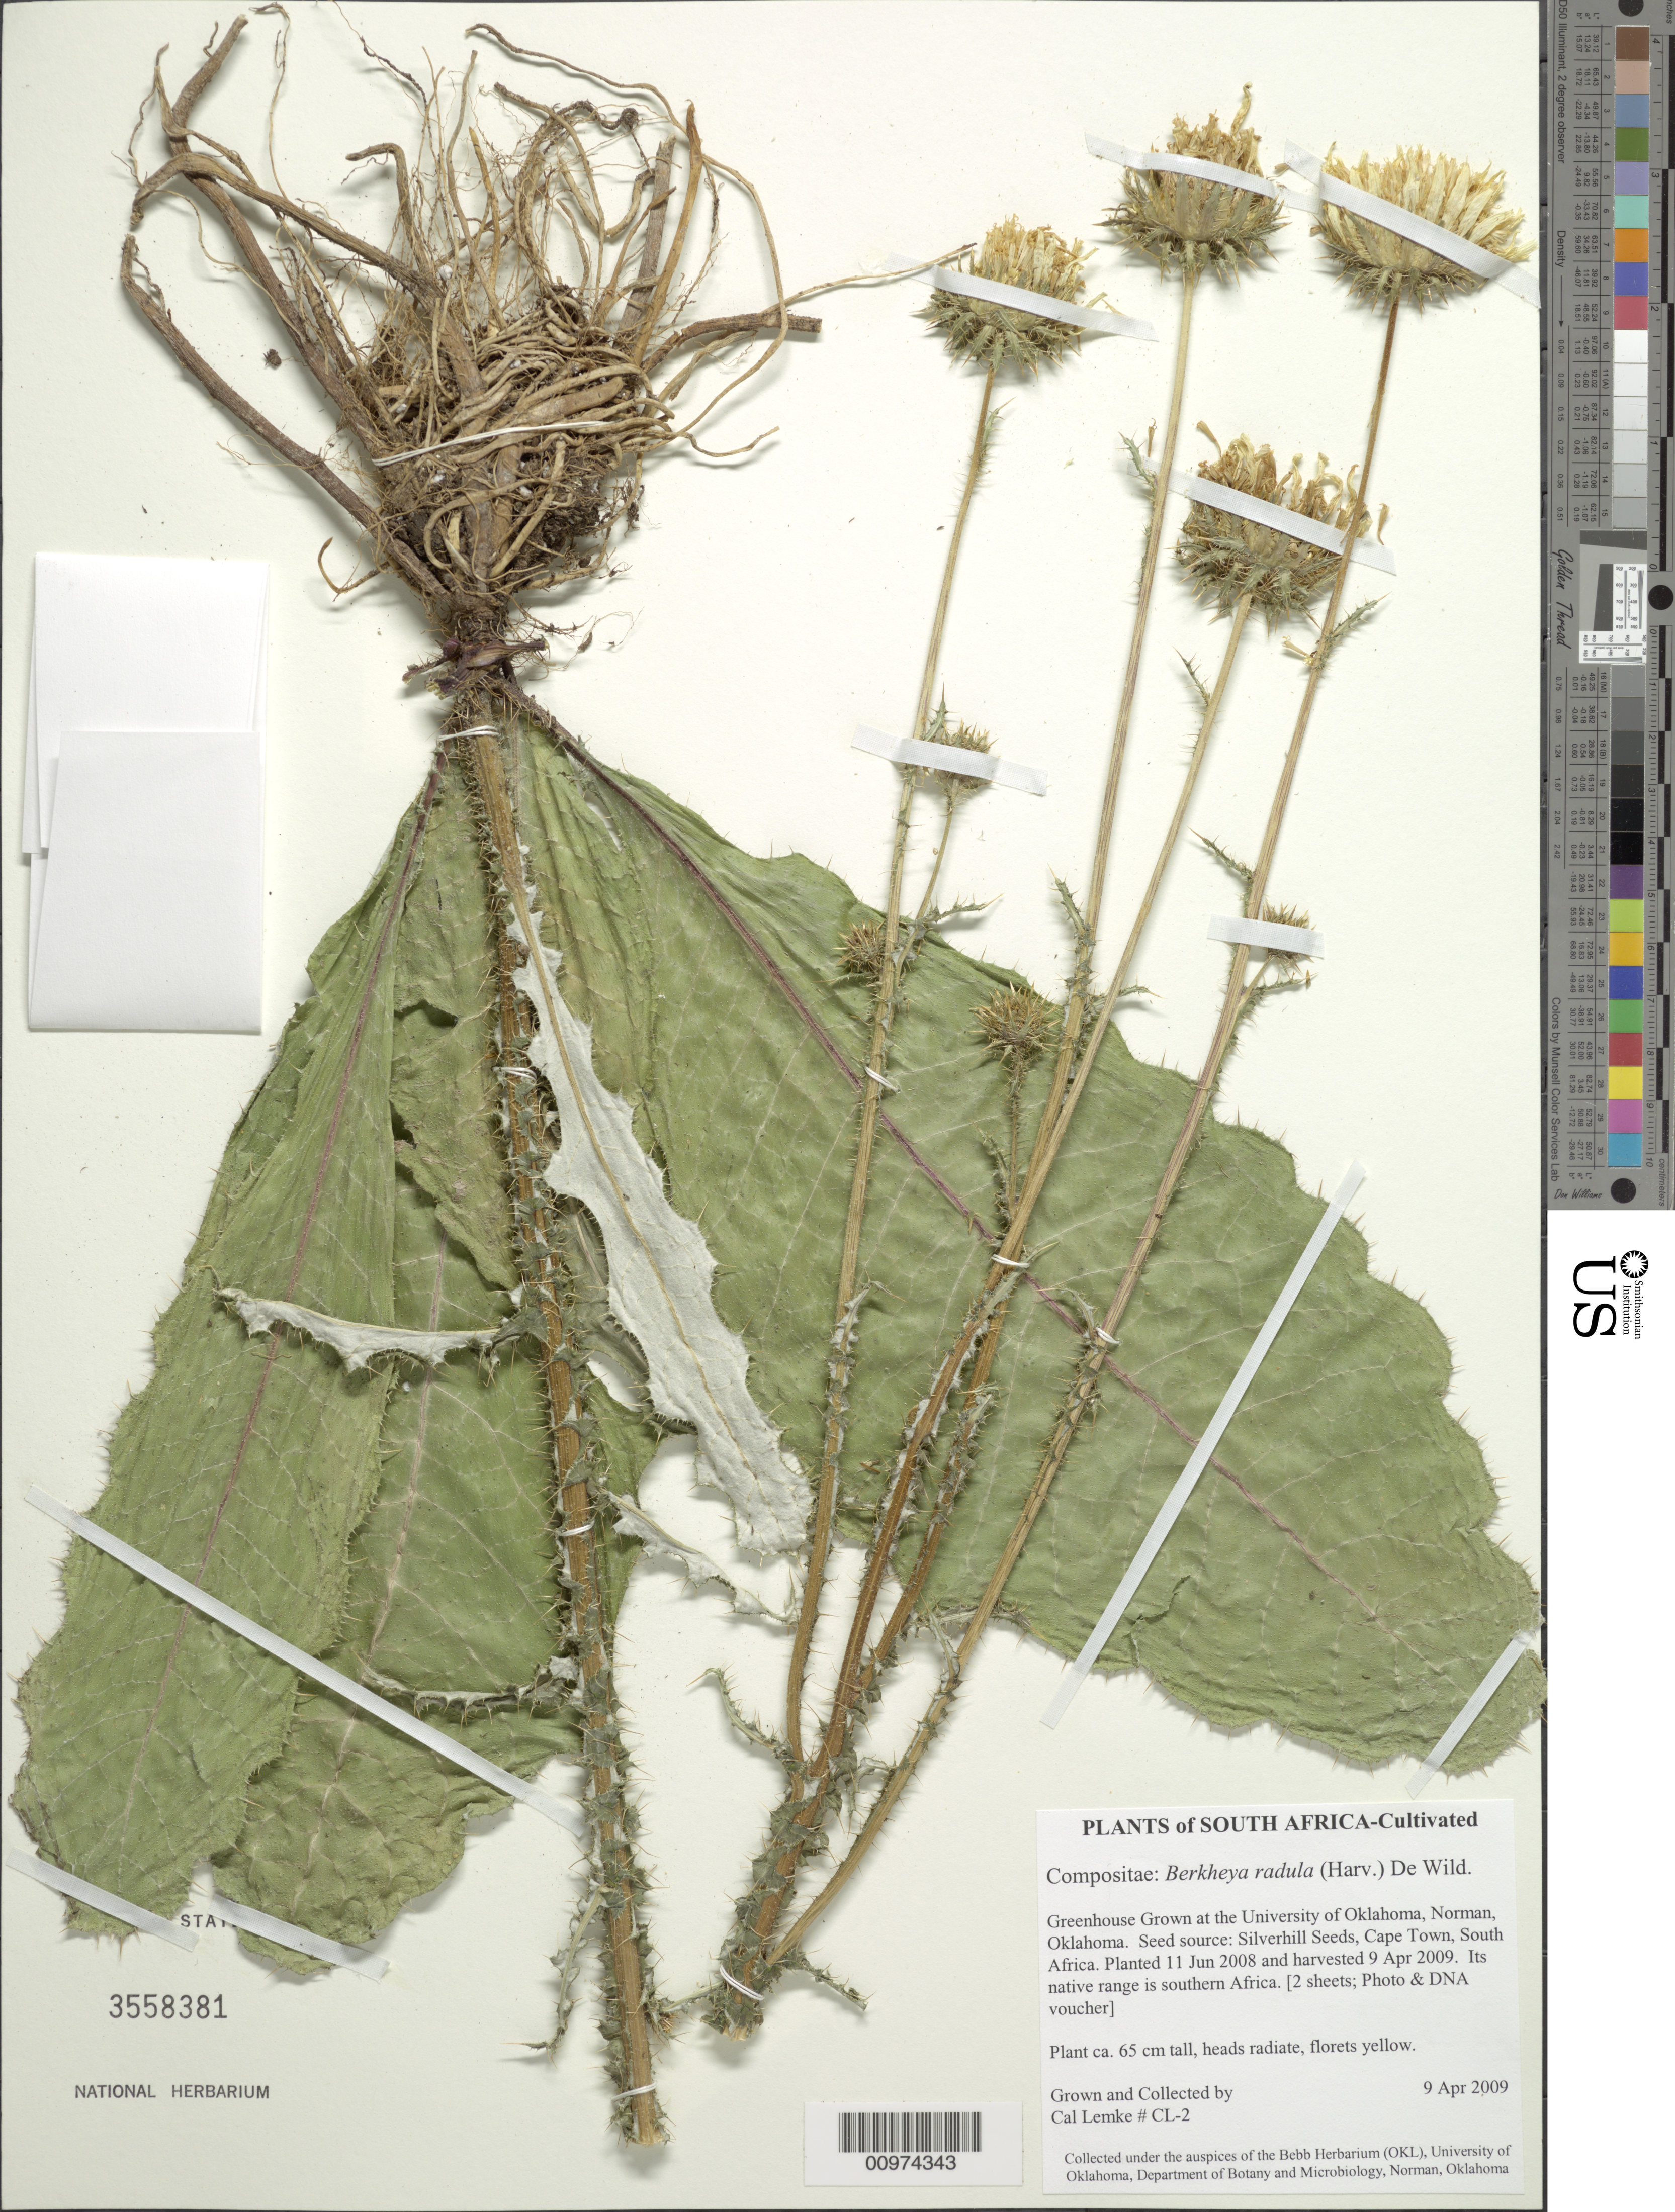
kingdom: Plantae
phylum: Tracheophyta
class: Magnoliopsida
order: Asterales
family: Asteraceae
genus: Berkheya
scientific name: Berkheya radula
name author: (Harv.) De Wild.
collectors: C. Lemke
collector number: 2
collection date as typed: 9 April 2009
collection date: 2009-04-09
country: South Africa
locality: Greenhouse Grown at University of Oklahoma, Norman, OK. Seed source: Silverhill Seeds, Cape Town, South Africa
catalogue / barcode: US 3558381